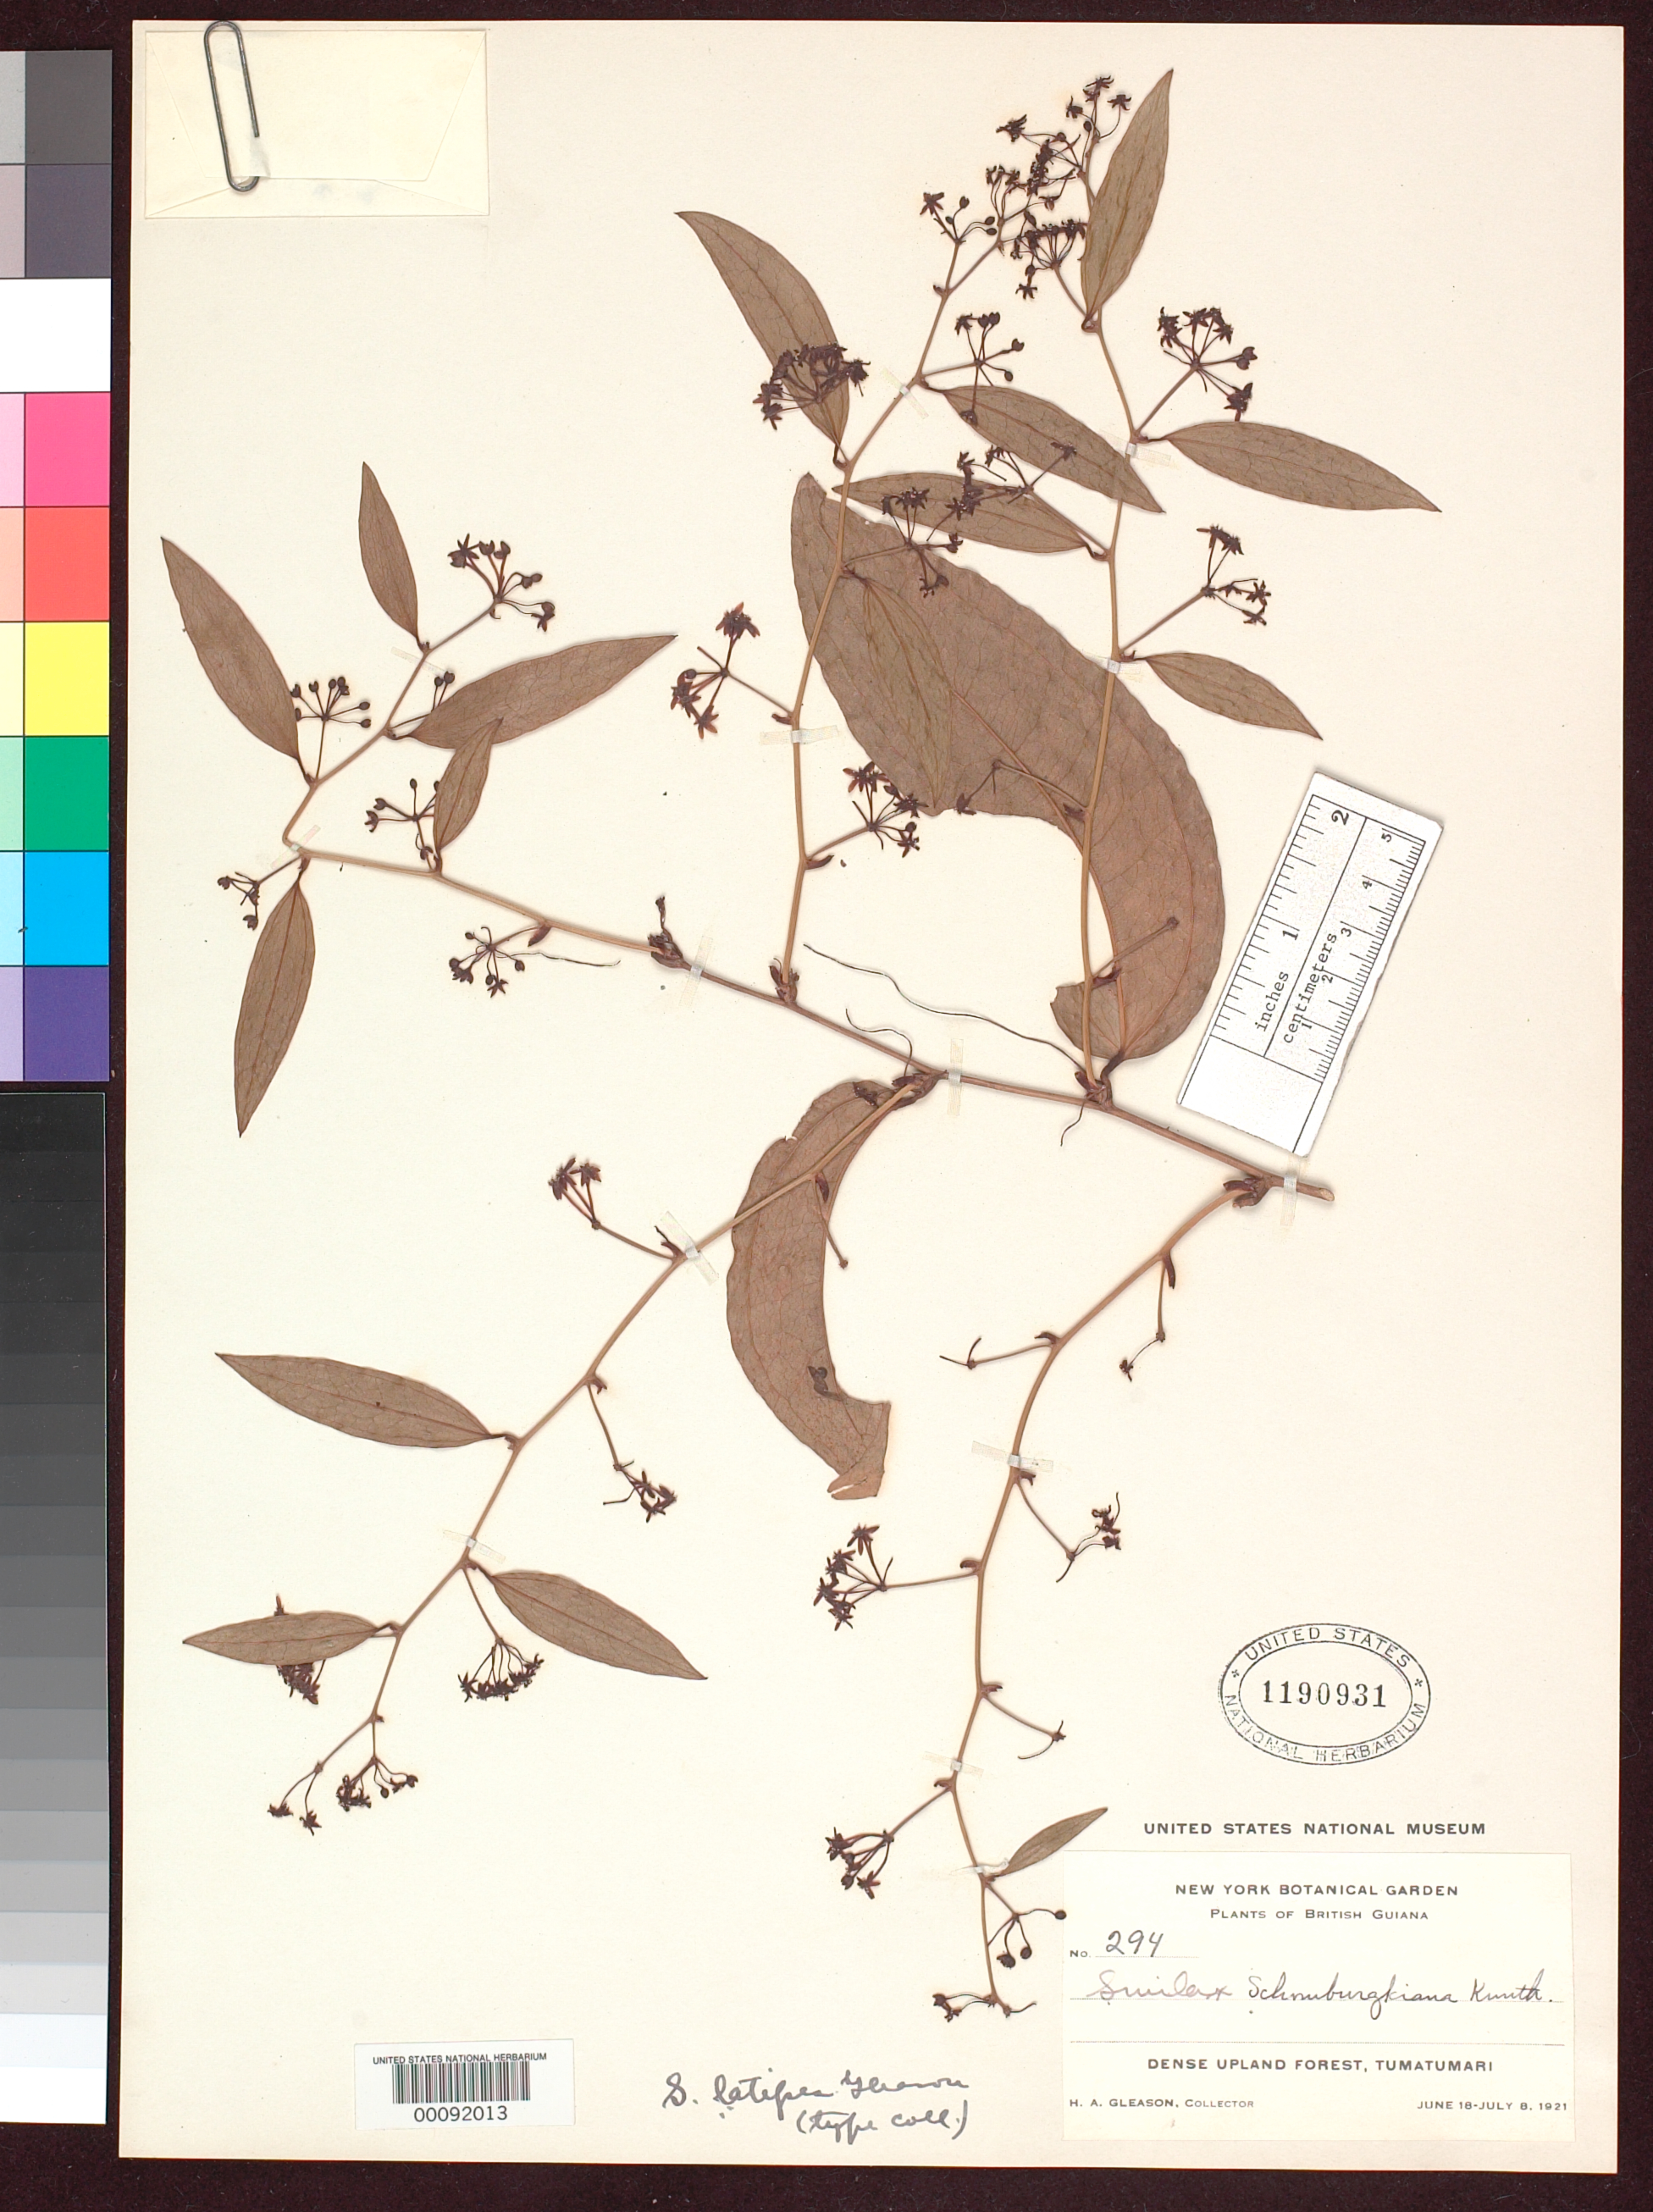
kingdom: Plantae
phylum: Tracheophyta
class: Liliopsida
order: Liliales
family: Smilacaceae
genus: Smilax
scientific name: Smilax latipes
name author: Gleason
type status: Isotype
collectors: H. A. Gleason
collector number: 294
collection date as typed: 18 Jun 1921 to 08 Jul 1921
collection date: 1921-06-18/1921-07-08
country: Guyana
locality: Tumatumari.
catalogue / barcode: US 1190931